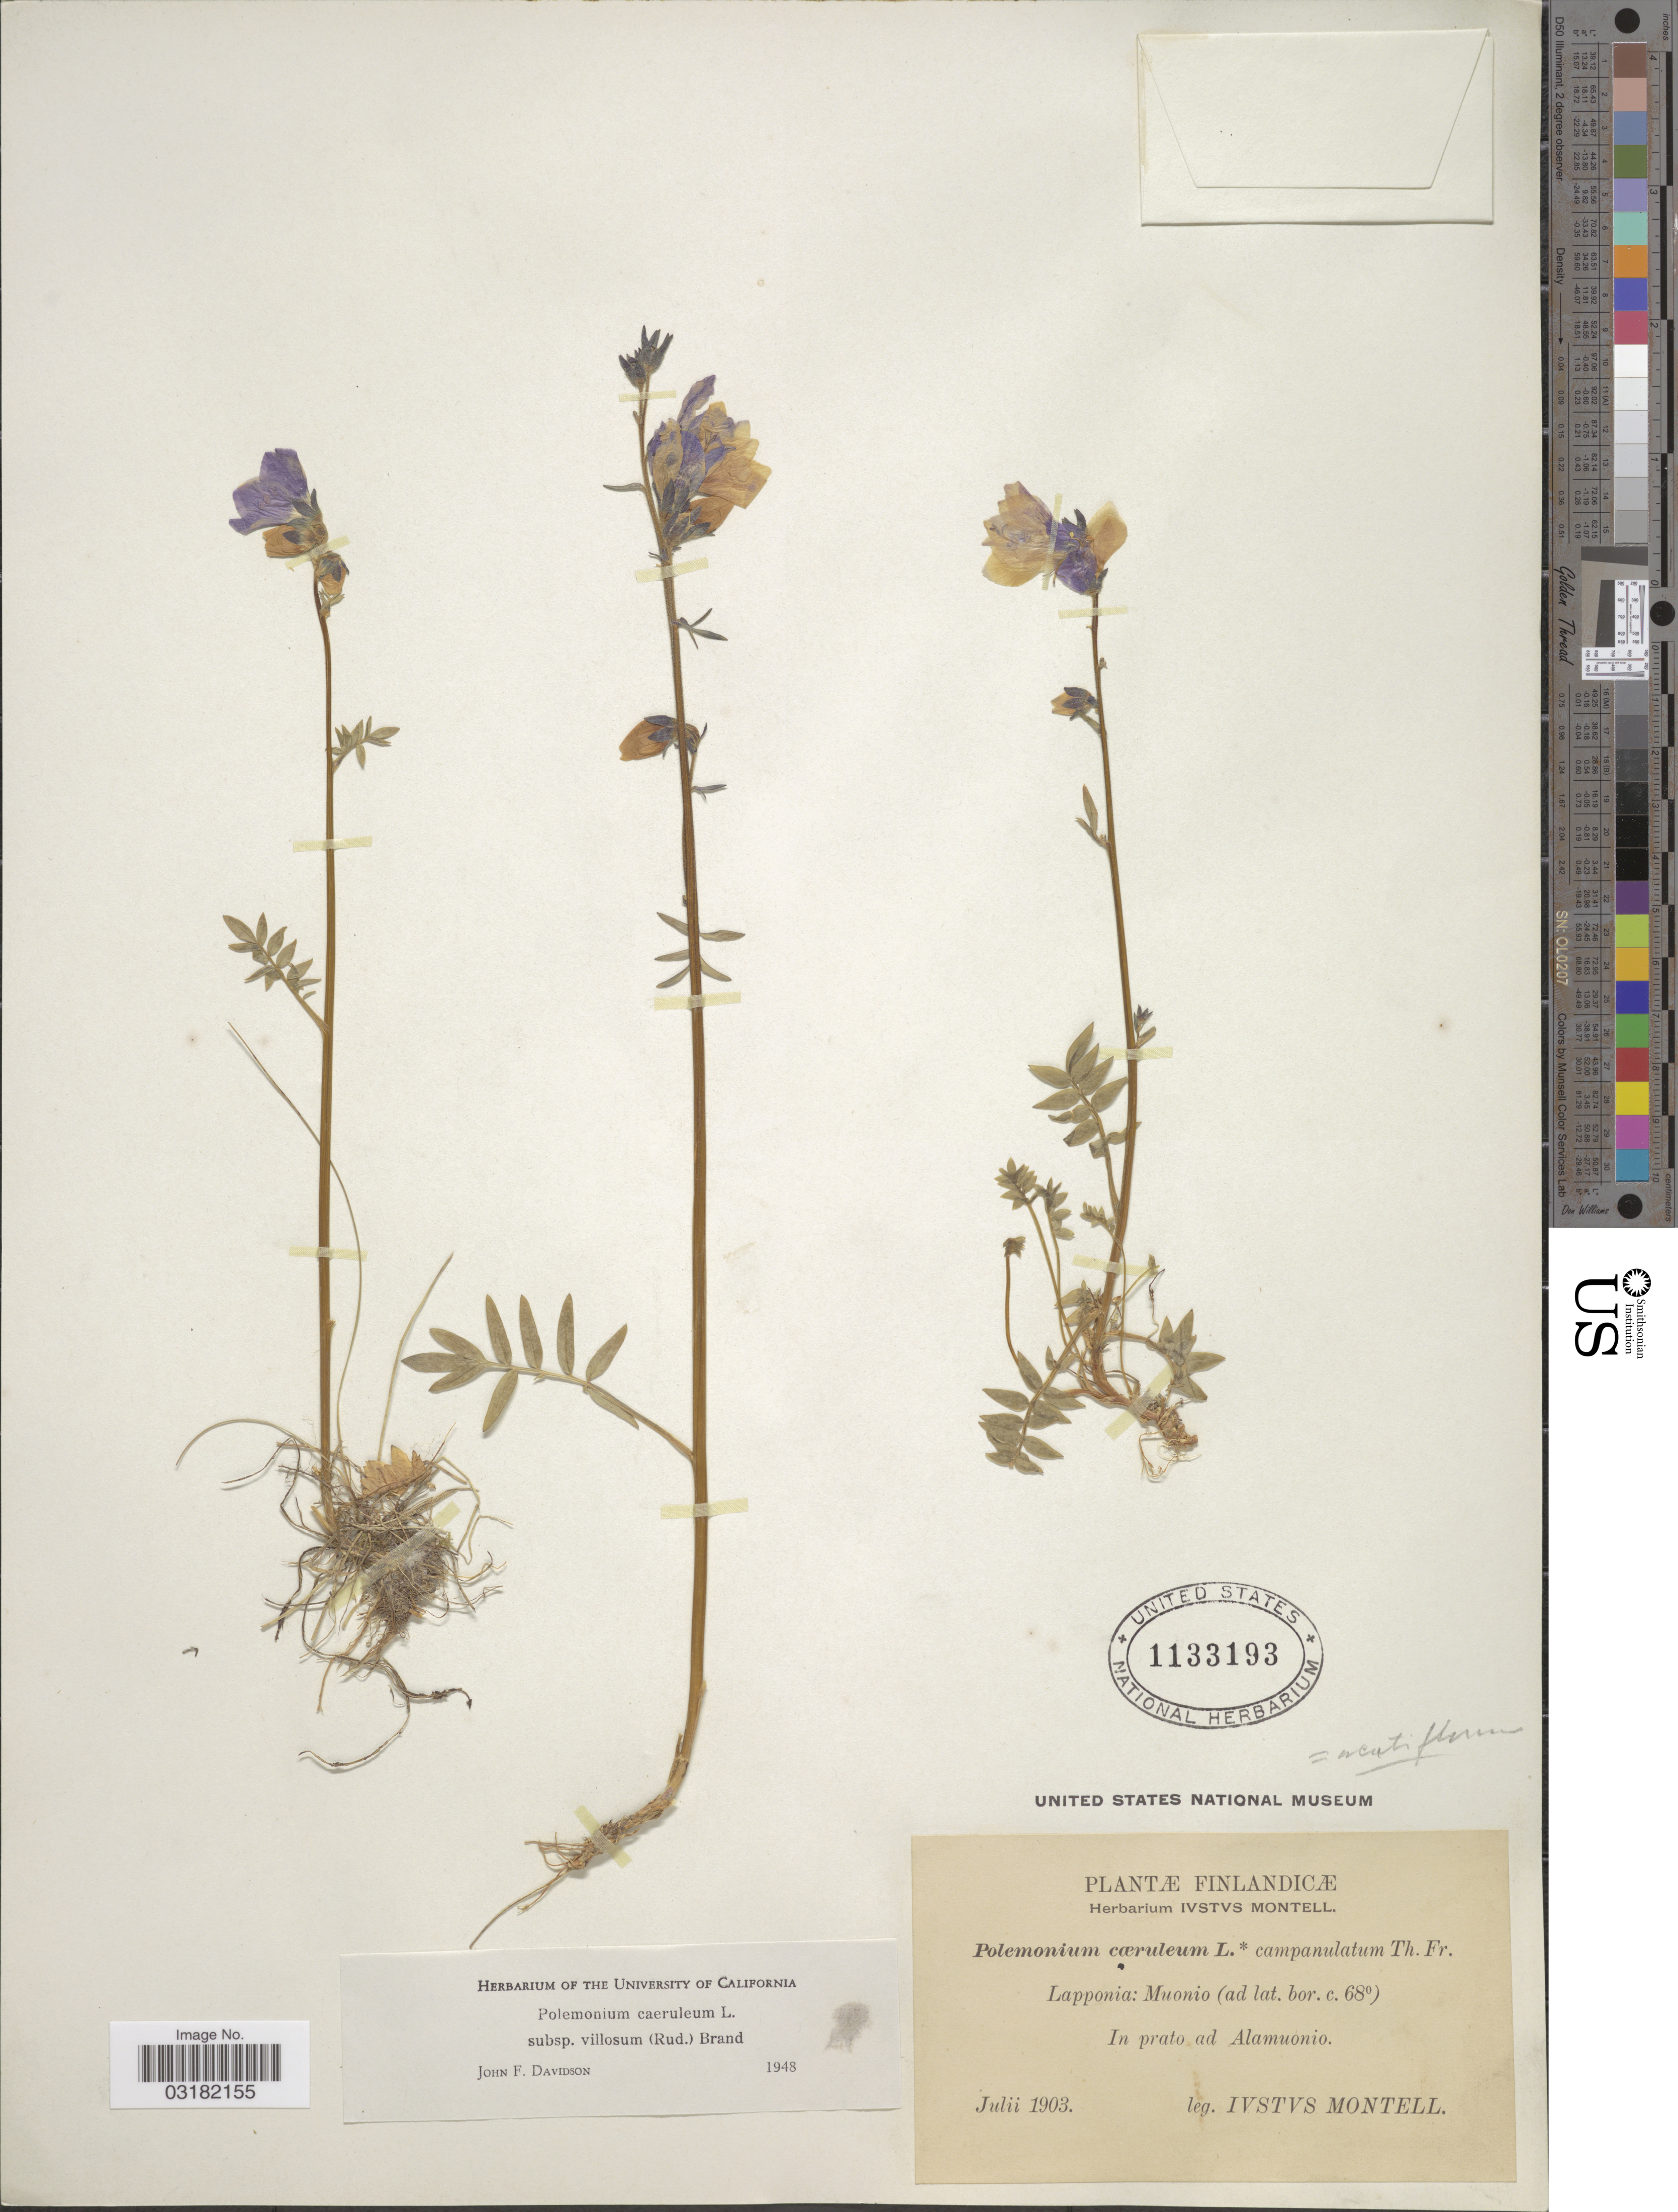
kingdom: Plantae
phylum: Tracheophyta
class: Magnoliopsida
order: Ericales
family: Polemoniaceae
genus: Polemonium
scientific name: Polemonium coeruleum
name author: L.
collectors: I. Montell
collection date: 1903-07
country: Finland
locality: Lapponia: Muonio. In prato ad Alamuonio.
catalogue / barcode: US 1133193